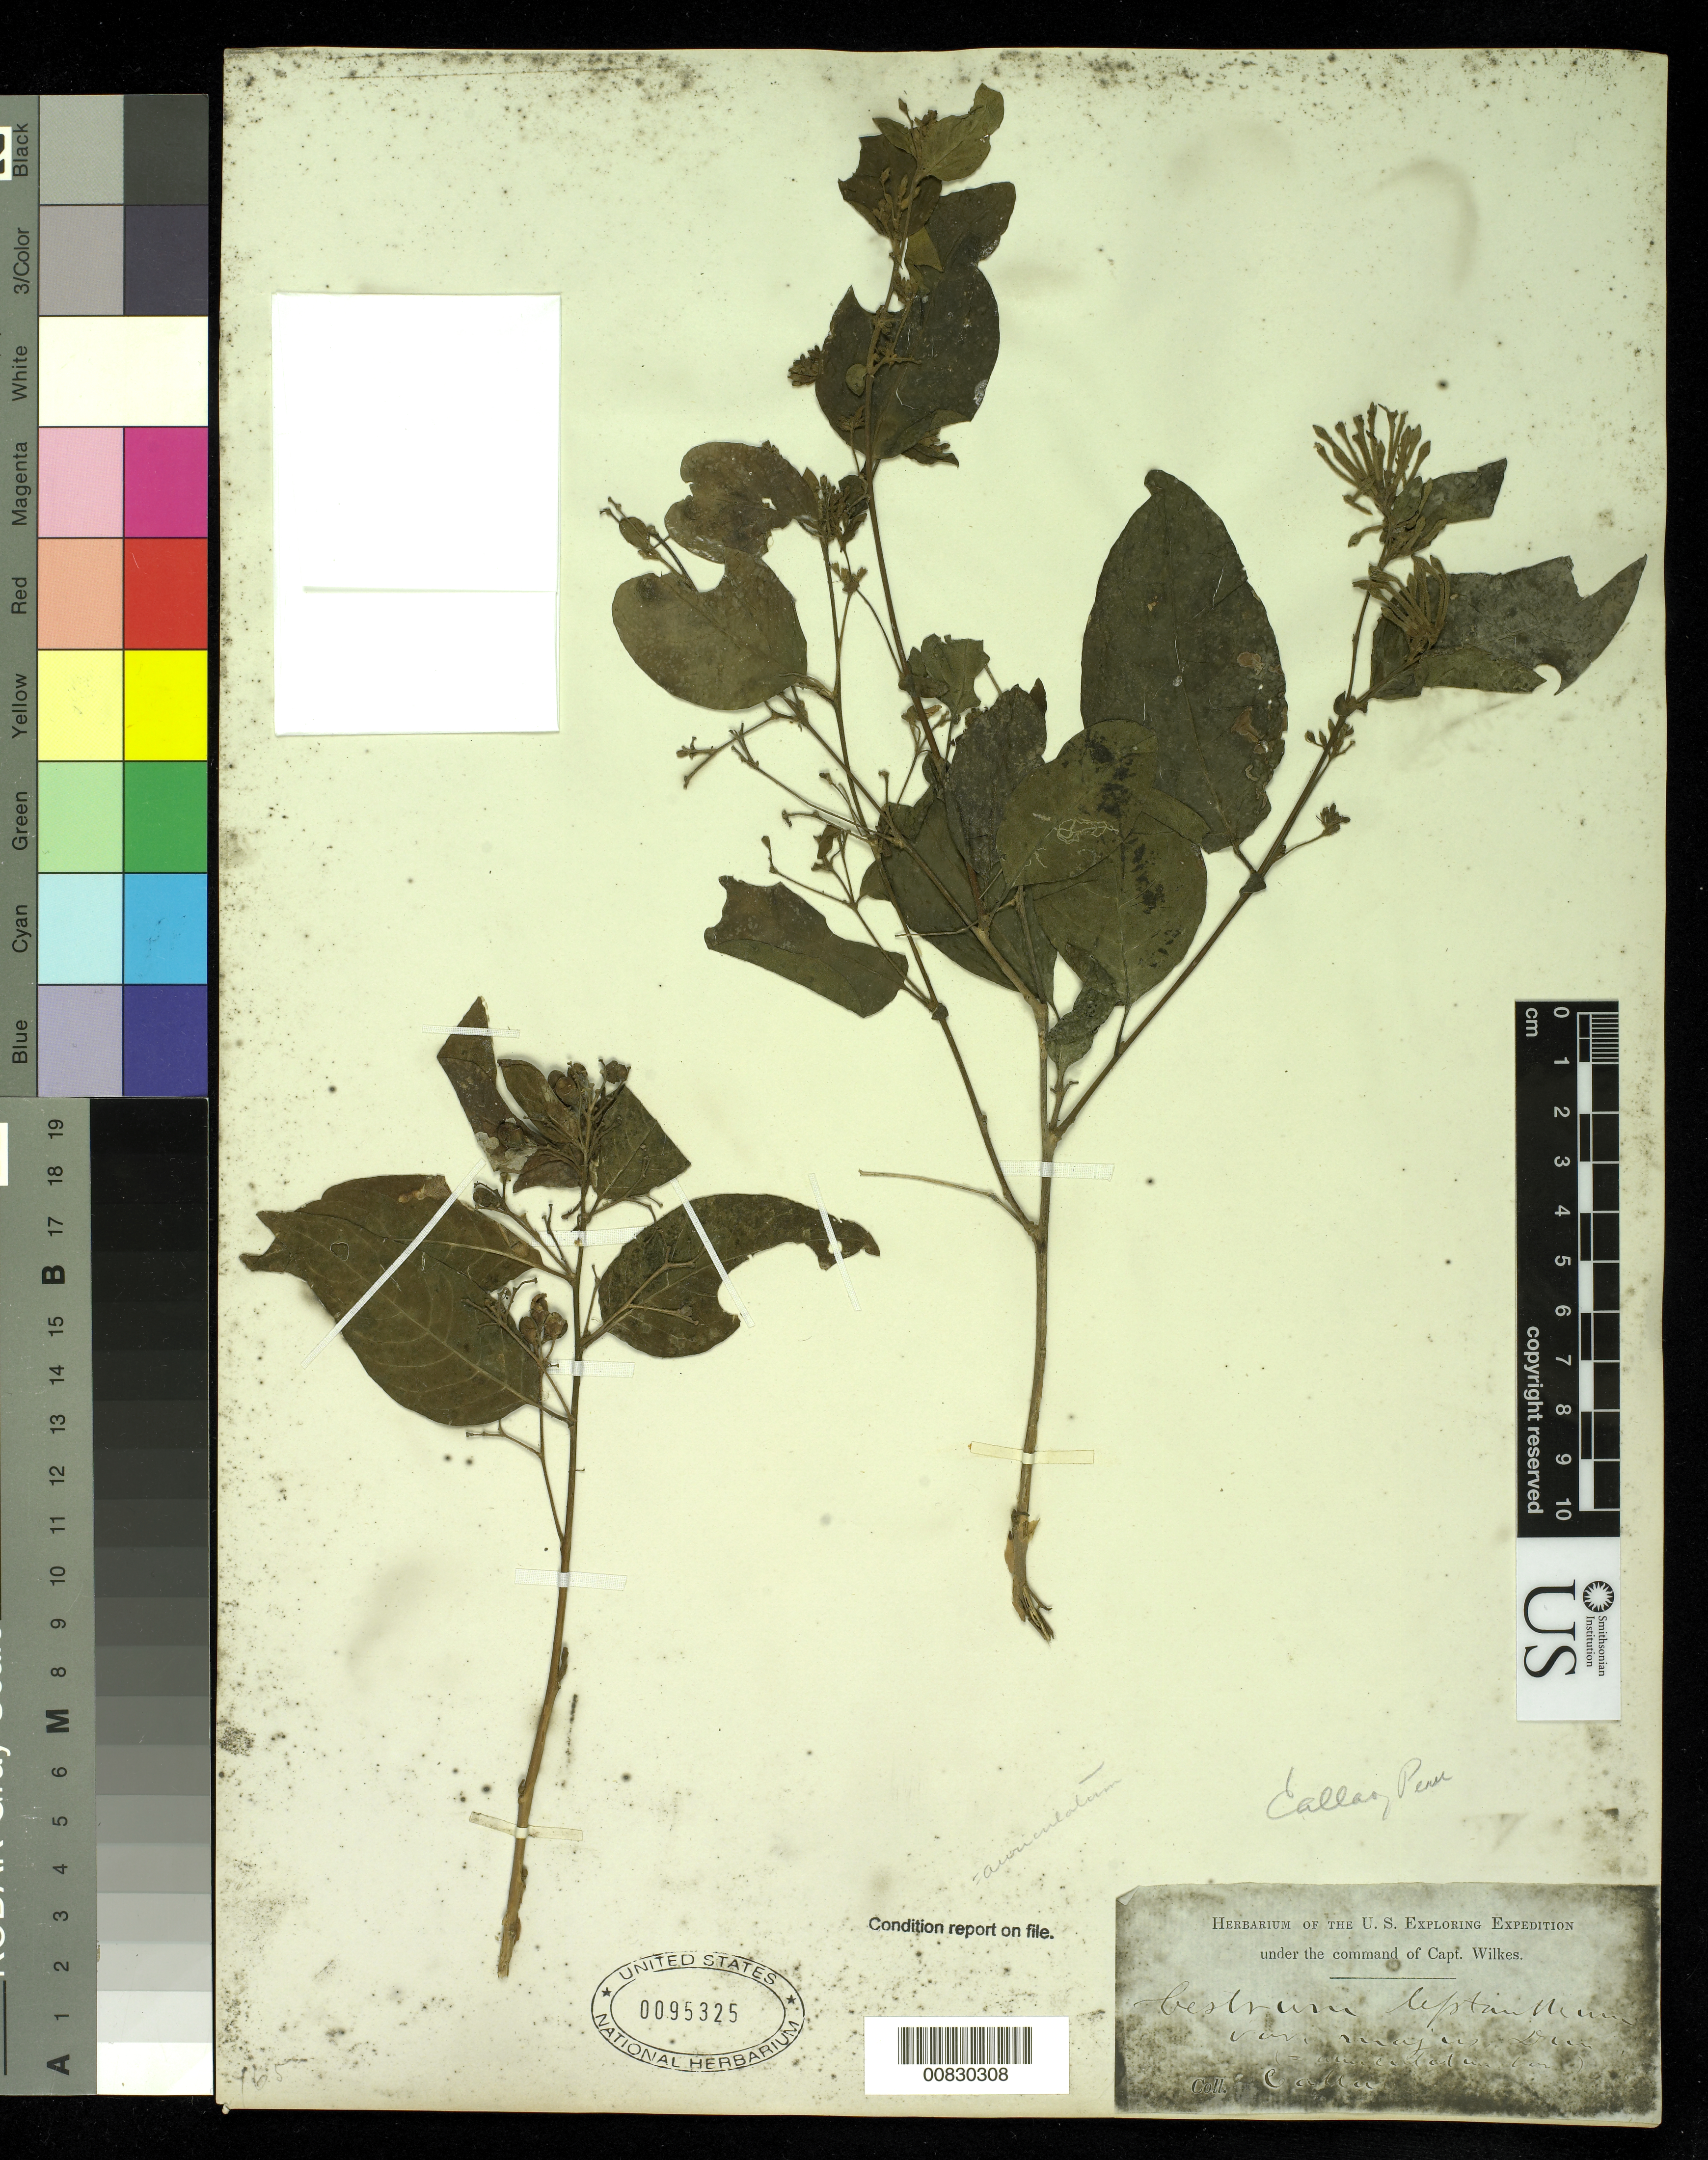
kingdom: Plantae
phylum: Tracheophyta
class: Magnoliopsida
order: Solanales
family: Solanaceae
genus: Cestrum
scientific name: Cestrum auriculatum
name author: L'Hér.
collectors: Wilkes Explor. Exped.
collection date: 1838/1842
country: Peru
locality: Callao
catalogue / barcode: US 95325